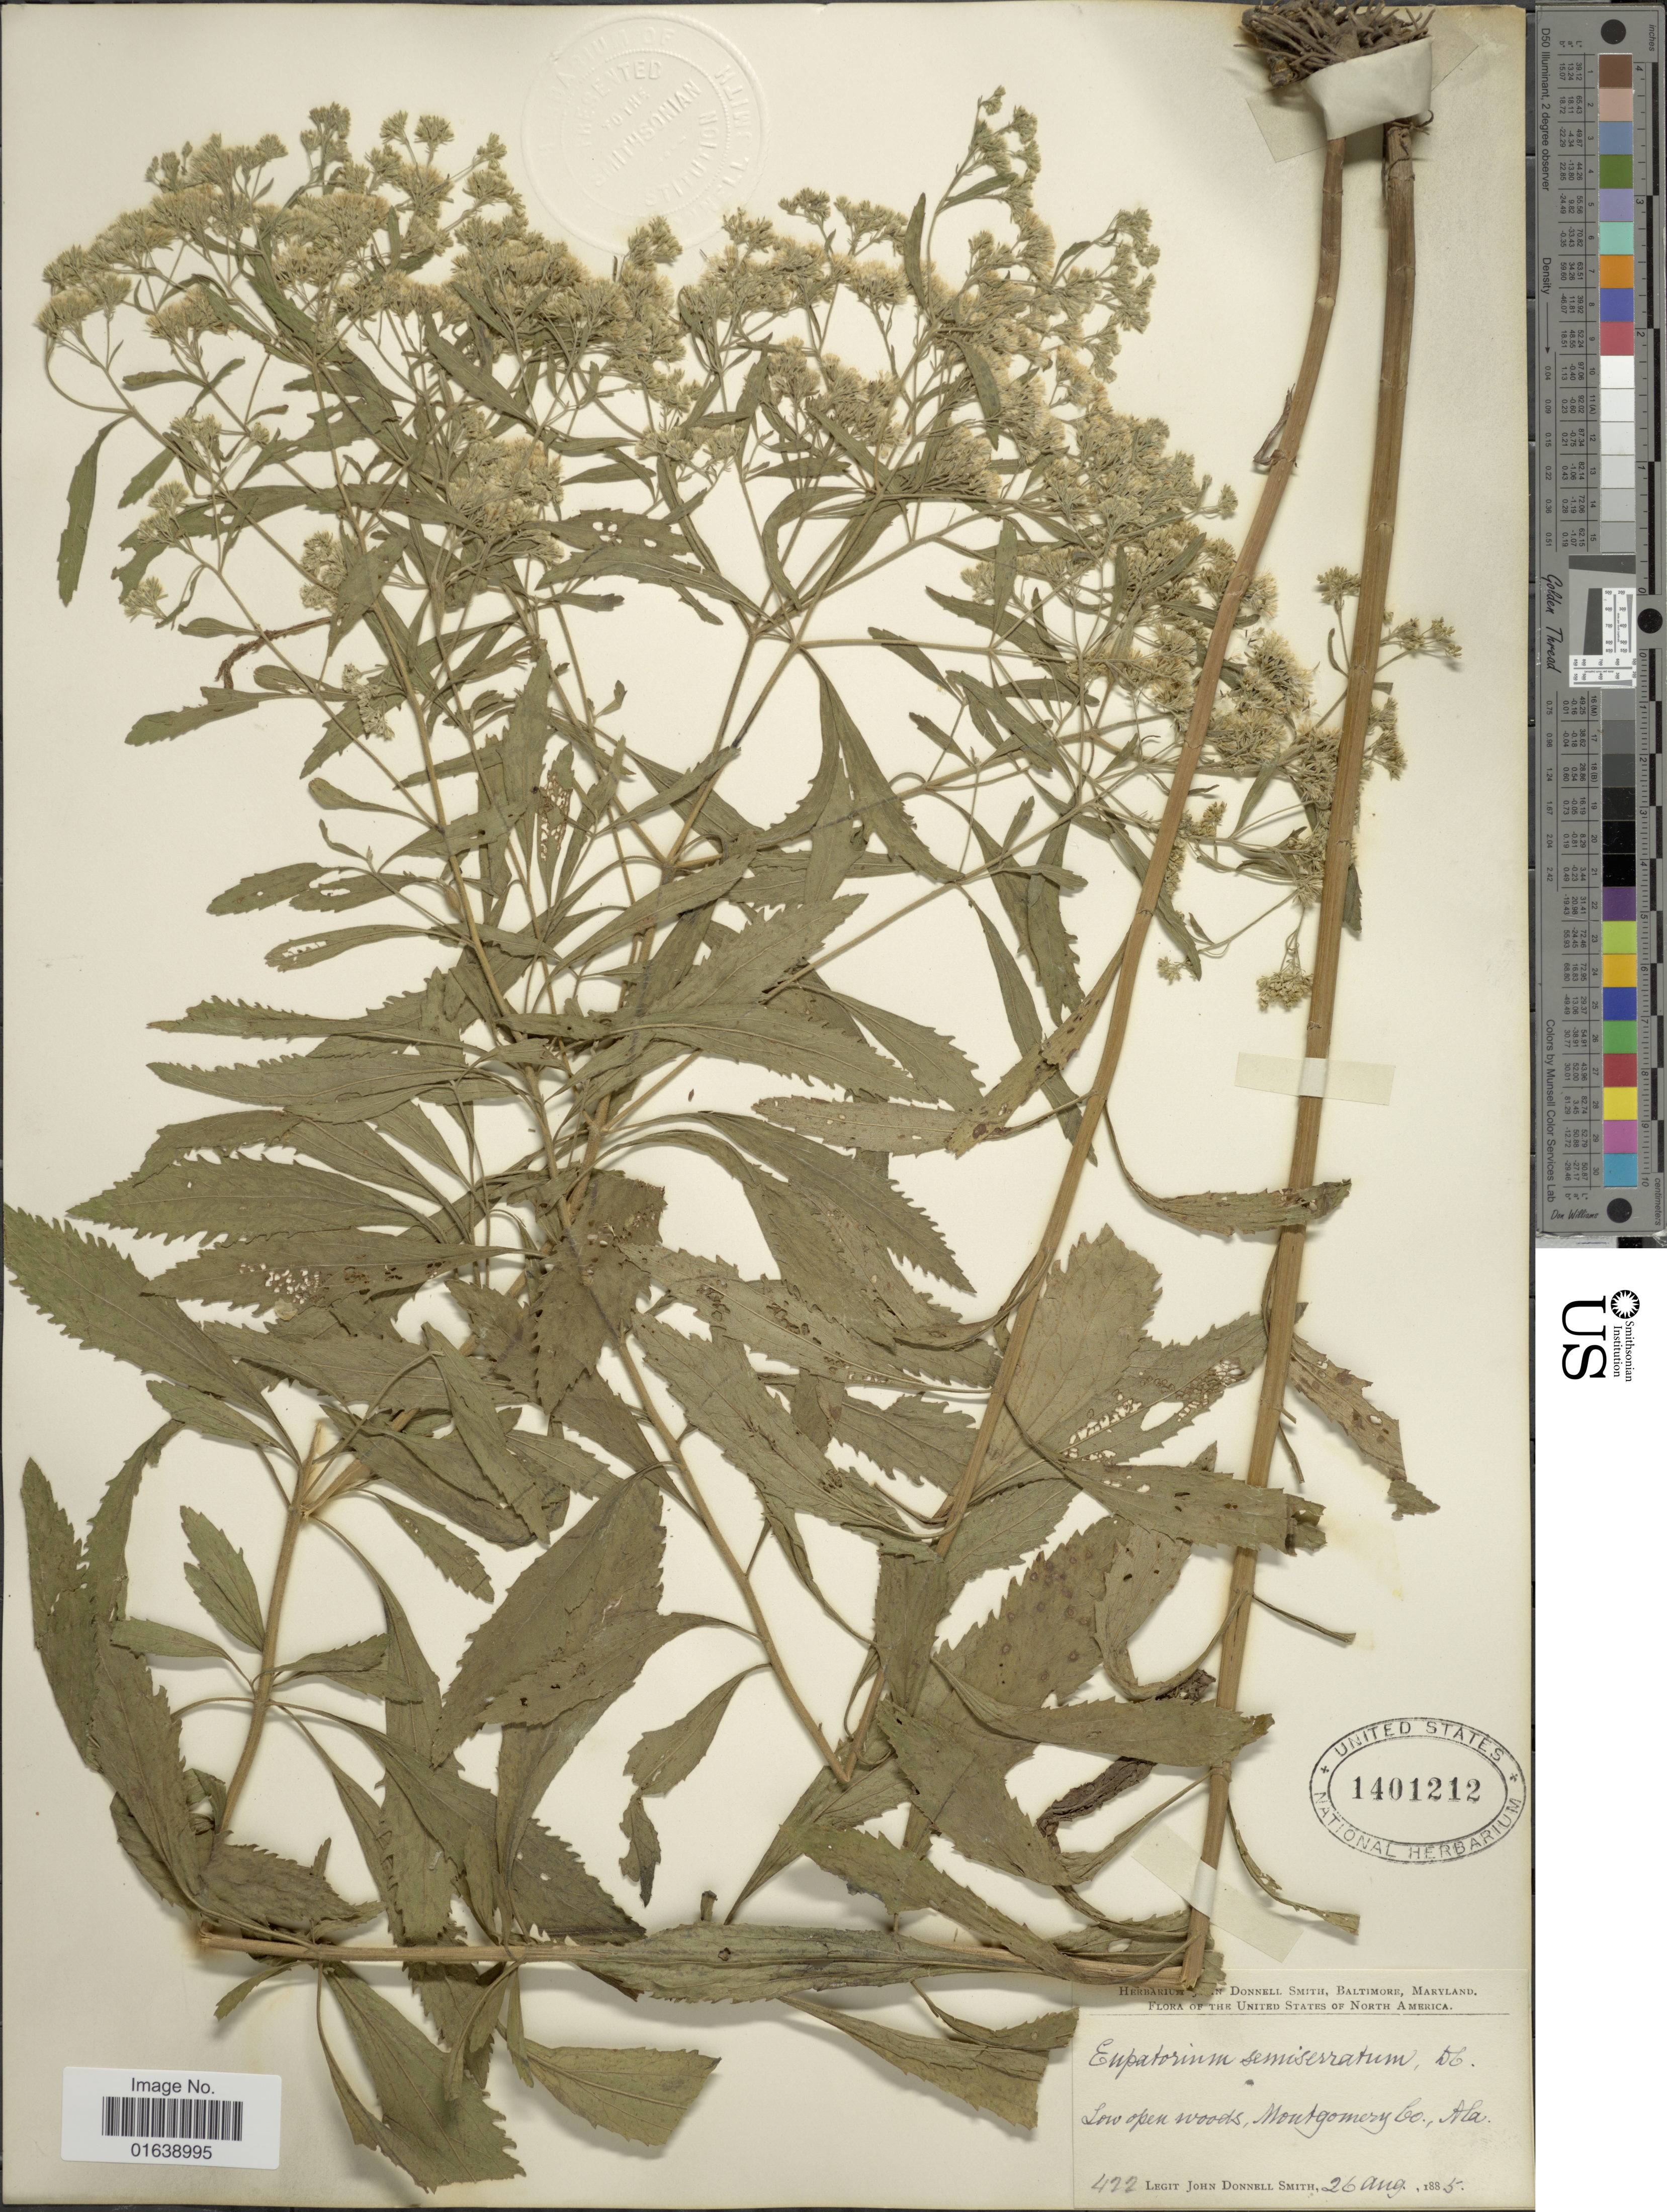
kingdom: Plantae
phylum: Tracheophyta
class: Magnoliopsida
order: Asterales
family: Asteraceae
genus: Eupatorium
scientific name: Eupatorium cuneifolium var. semiserratum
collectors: J. Donnell Smith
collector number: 422?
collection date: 1885-08-26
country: United States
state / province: Alabama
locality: Low open woods, Montgomery Co. Ala.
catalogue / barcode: US 1401212